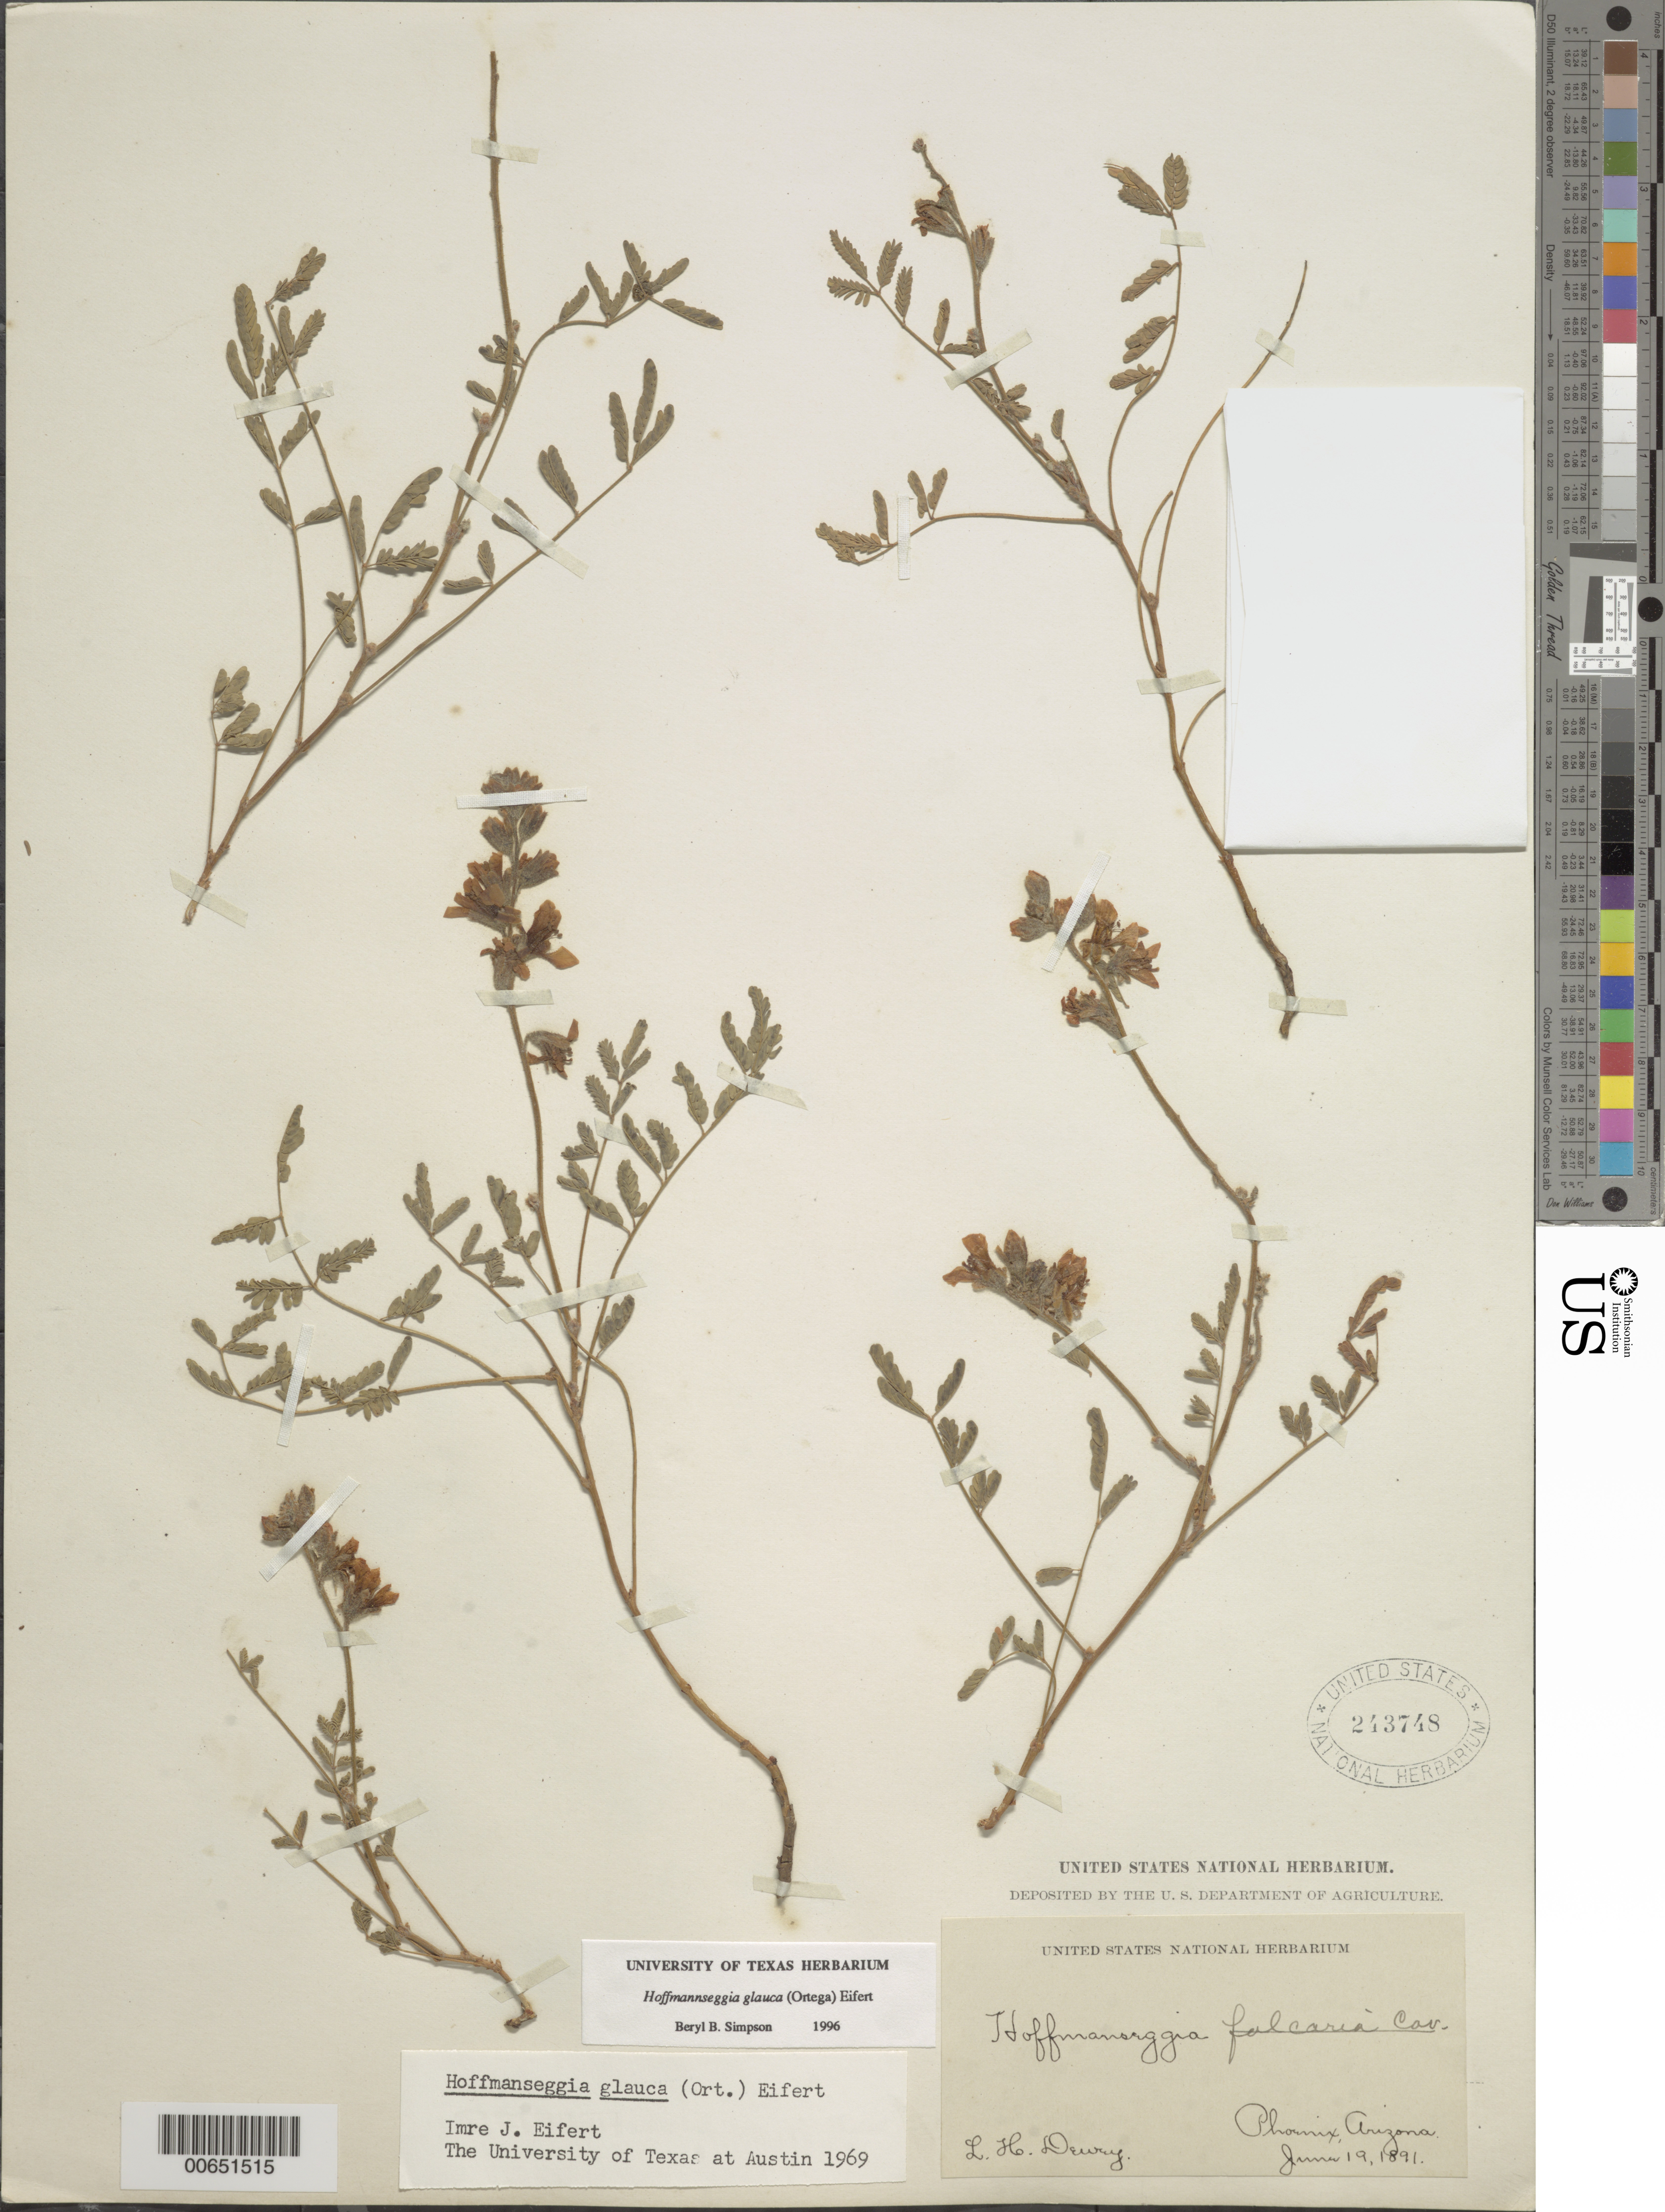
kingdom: Plantae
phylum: Tracheophyta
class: Magnoliopsida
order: Fabales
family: Fabaceae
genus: Hoffmannseggia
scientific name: Hoffmannseggia glauca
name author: (Ortega) Eifert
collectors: L. H. Dewey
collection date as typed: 19 Jun 1891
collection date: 1891-06-19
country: United States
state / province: Arizona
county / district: Maricopa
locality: Phoenix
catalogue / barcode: US 243748